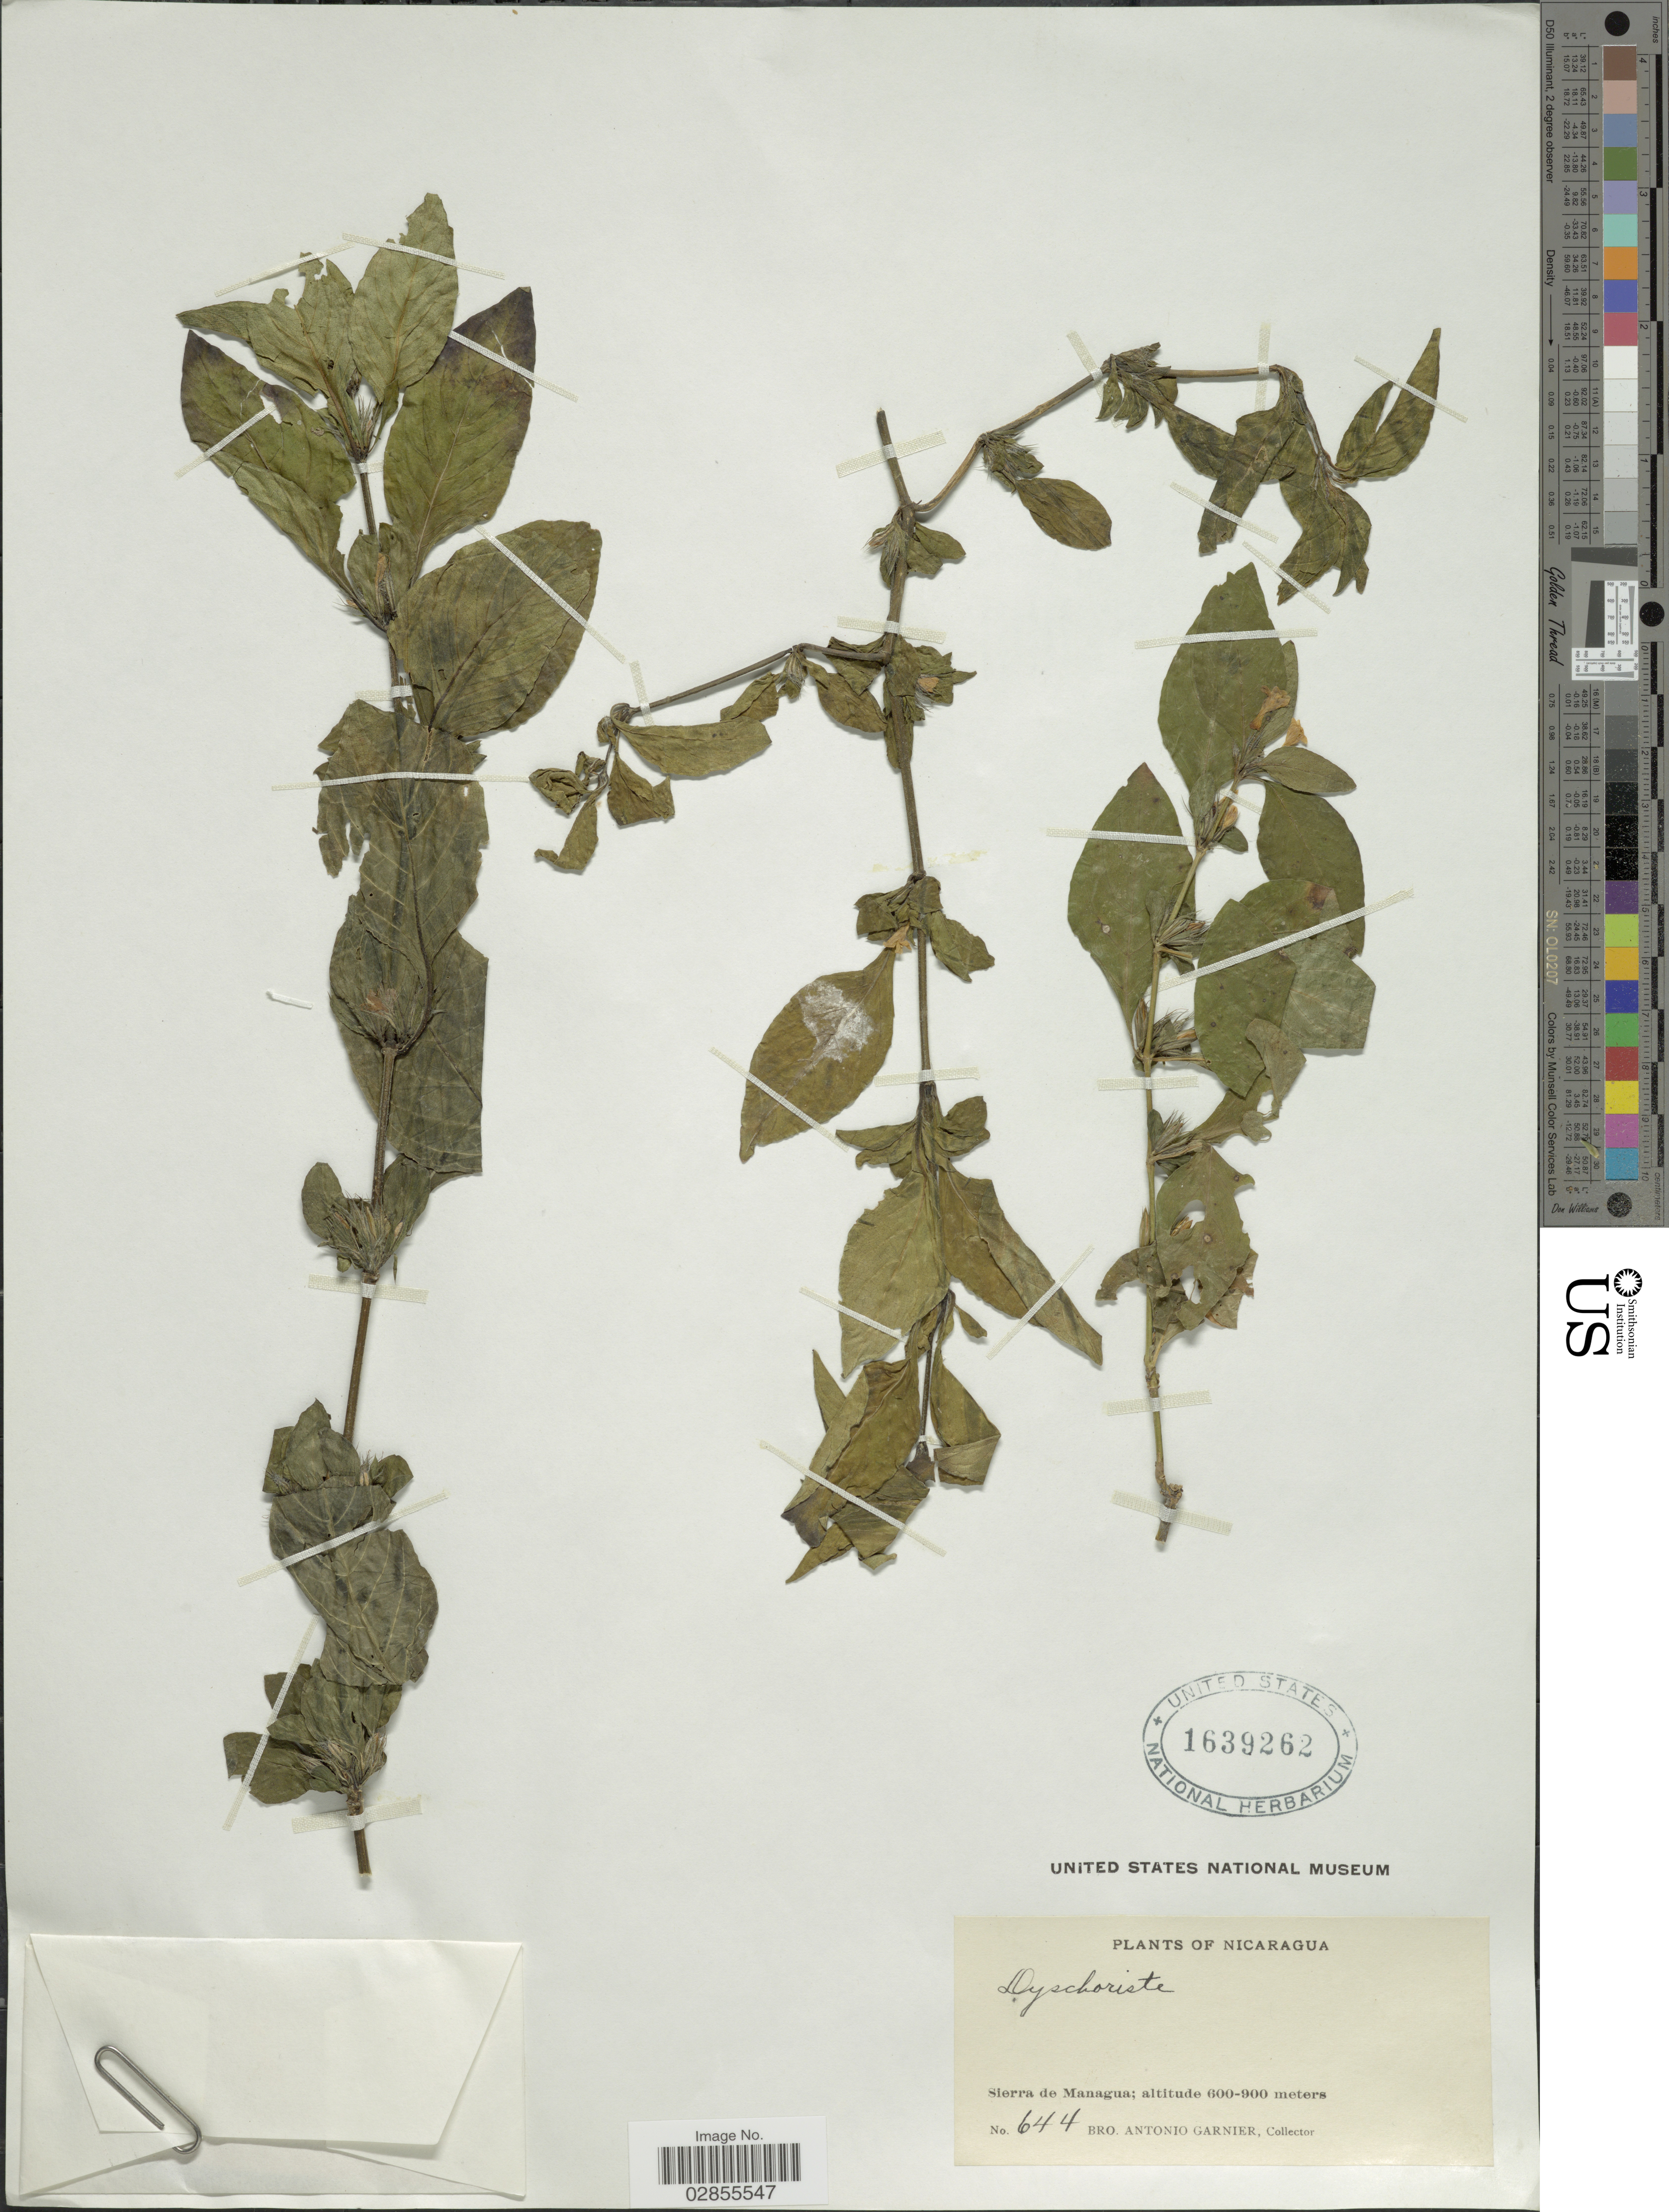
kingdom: Plantae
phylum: Tracheophyta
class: Magnoliopsida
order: Lamiales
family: Acanthaceae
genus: Dyschoriste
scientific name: Dyschoriste quadrangularis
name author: (Oerst.) Kuntze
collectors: Bro. A. Garnier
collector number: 644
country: Nicaragua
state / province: Managua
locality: Sierra de Managua.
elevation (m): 600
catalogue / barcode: US 1639262